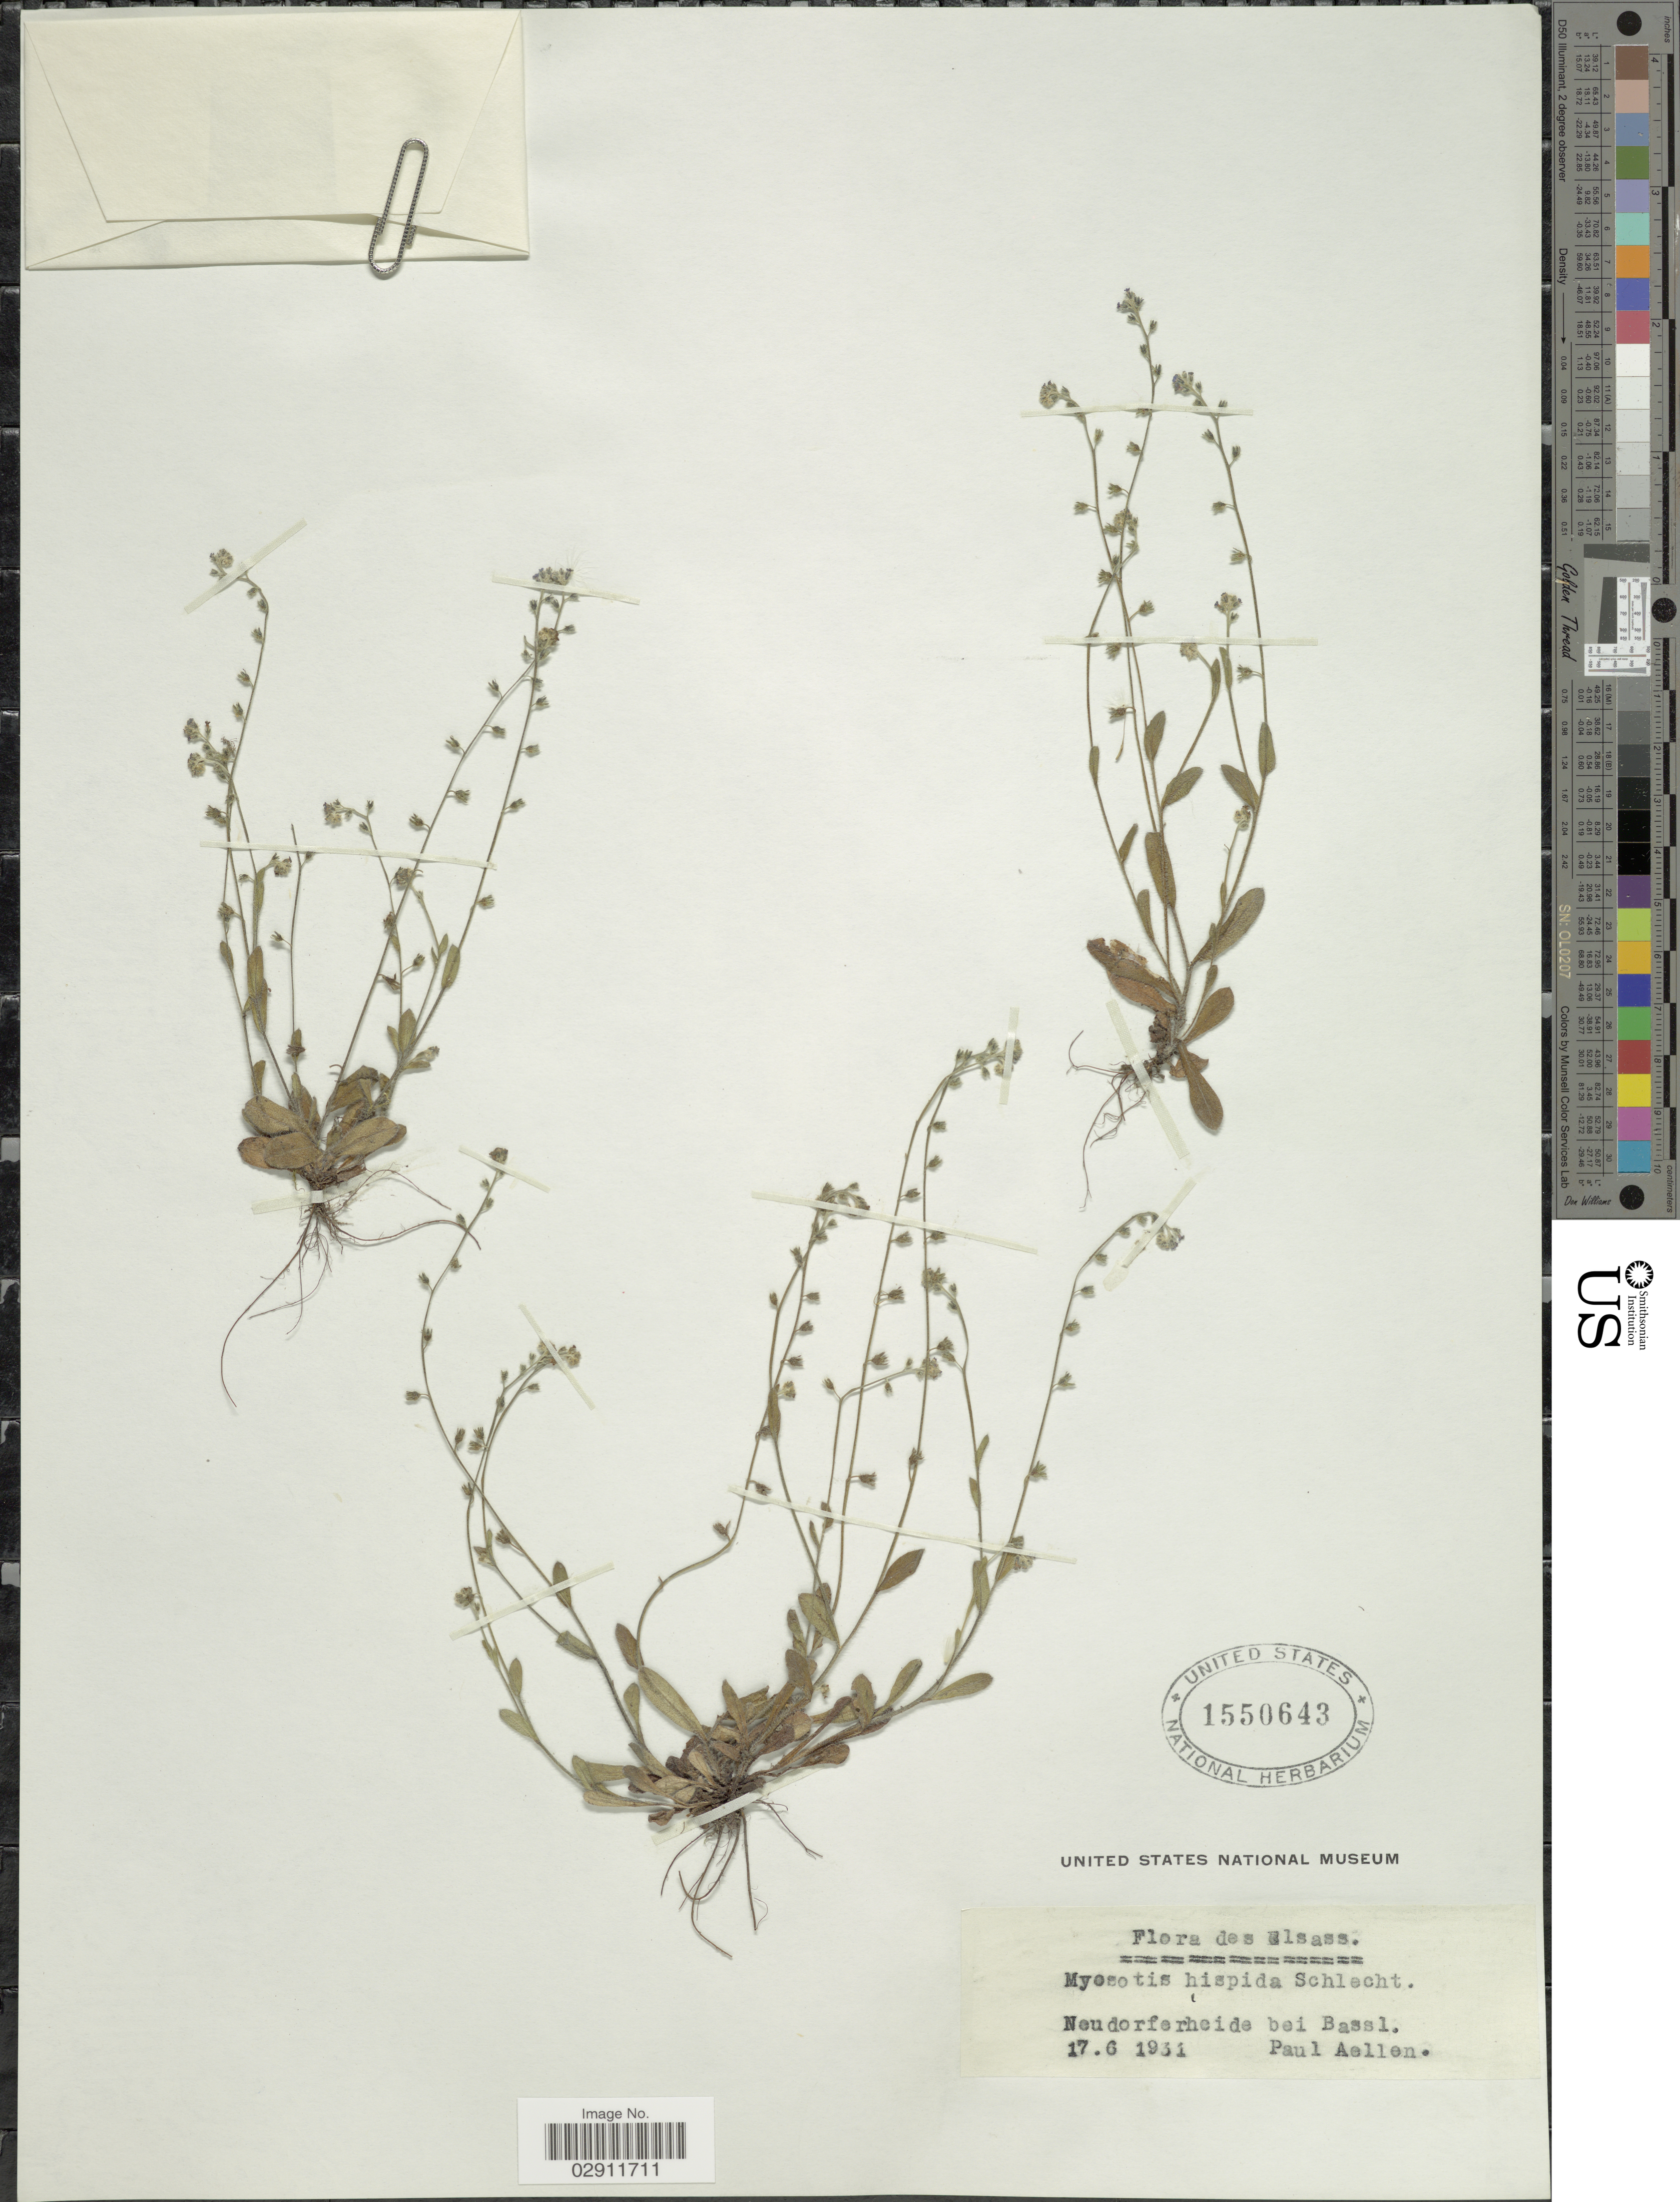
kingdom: Plantae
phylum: Tracheophyta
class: Magnoliopsida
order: Boraginales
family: Boraginaceae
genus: Myosotis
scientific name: Myosotis hispida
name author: Schltdl.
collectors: P. Aellen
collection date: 1931-06-17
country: France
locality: Elsass. Neudorferheide bei Bassl.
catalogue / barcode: US 1550643